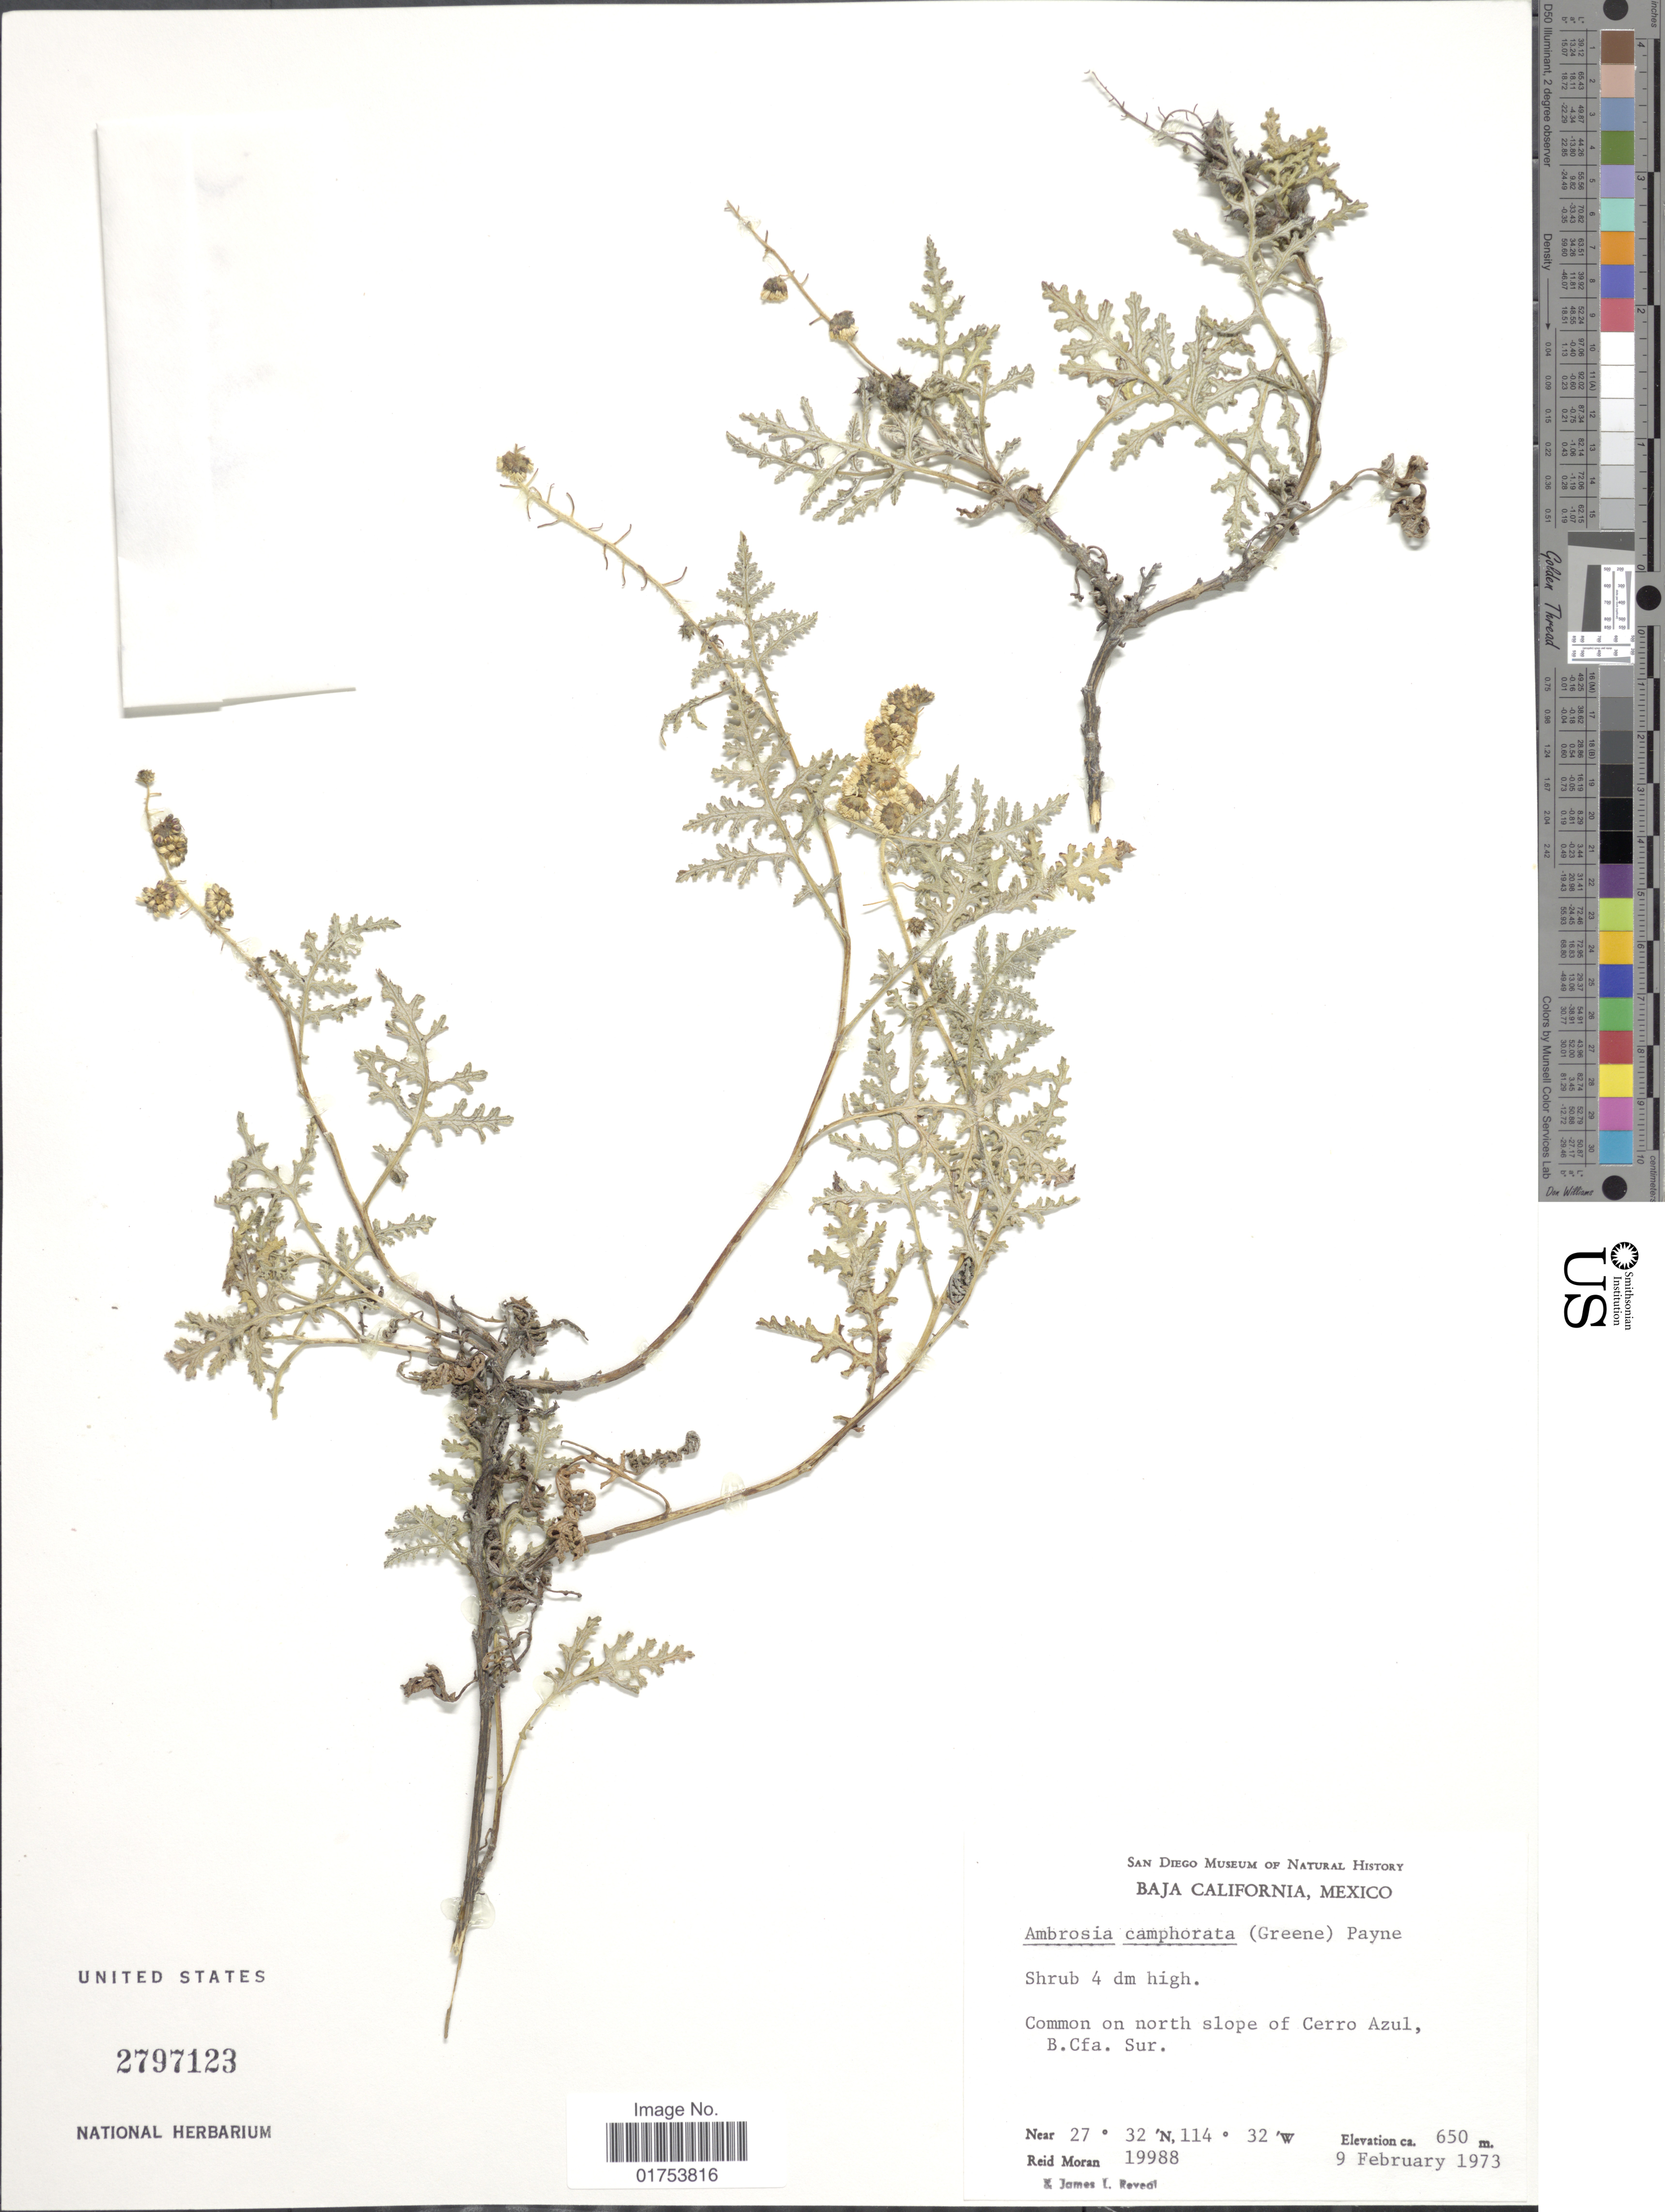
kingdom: Plantae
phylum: Tracheophyta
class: Magnoliopsida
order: Asterales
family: Asteraceae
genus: Ambrosia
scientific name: Ambrosia camphorata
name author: (Greene) W.W.Payne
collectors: R. V. Moran & J. L. Reveal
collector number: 19988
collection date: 1973-02-09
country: Mexico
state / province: Baja California Sur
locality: Baja California, Common on north slope of Cerro Azul, B.Cfa.Sur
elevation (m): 650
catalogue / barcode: US 2797123